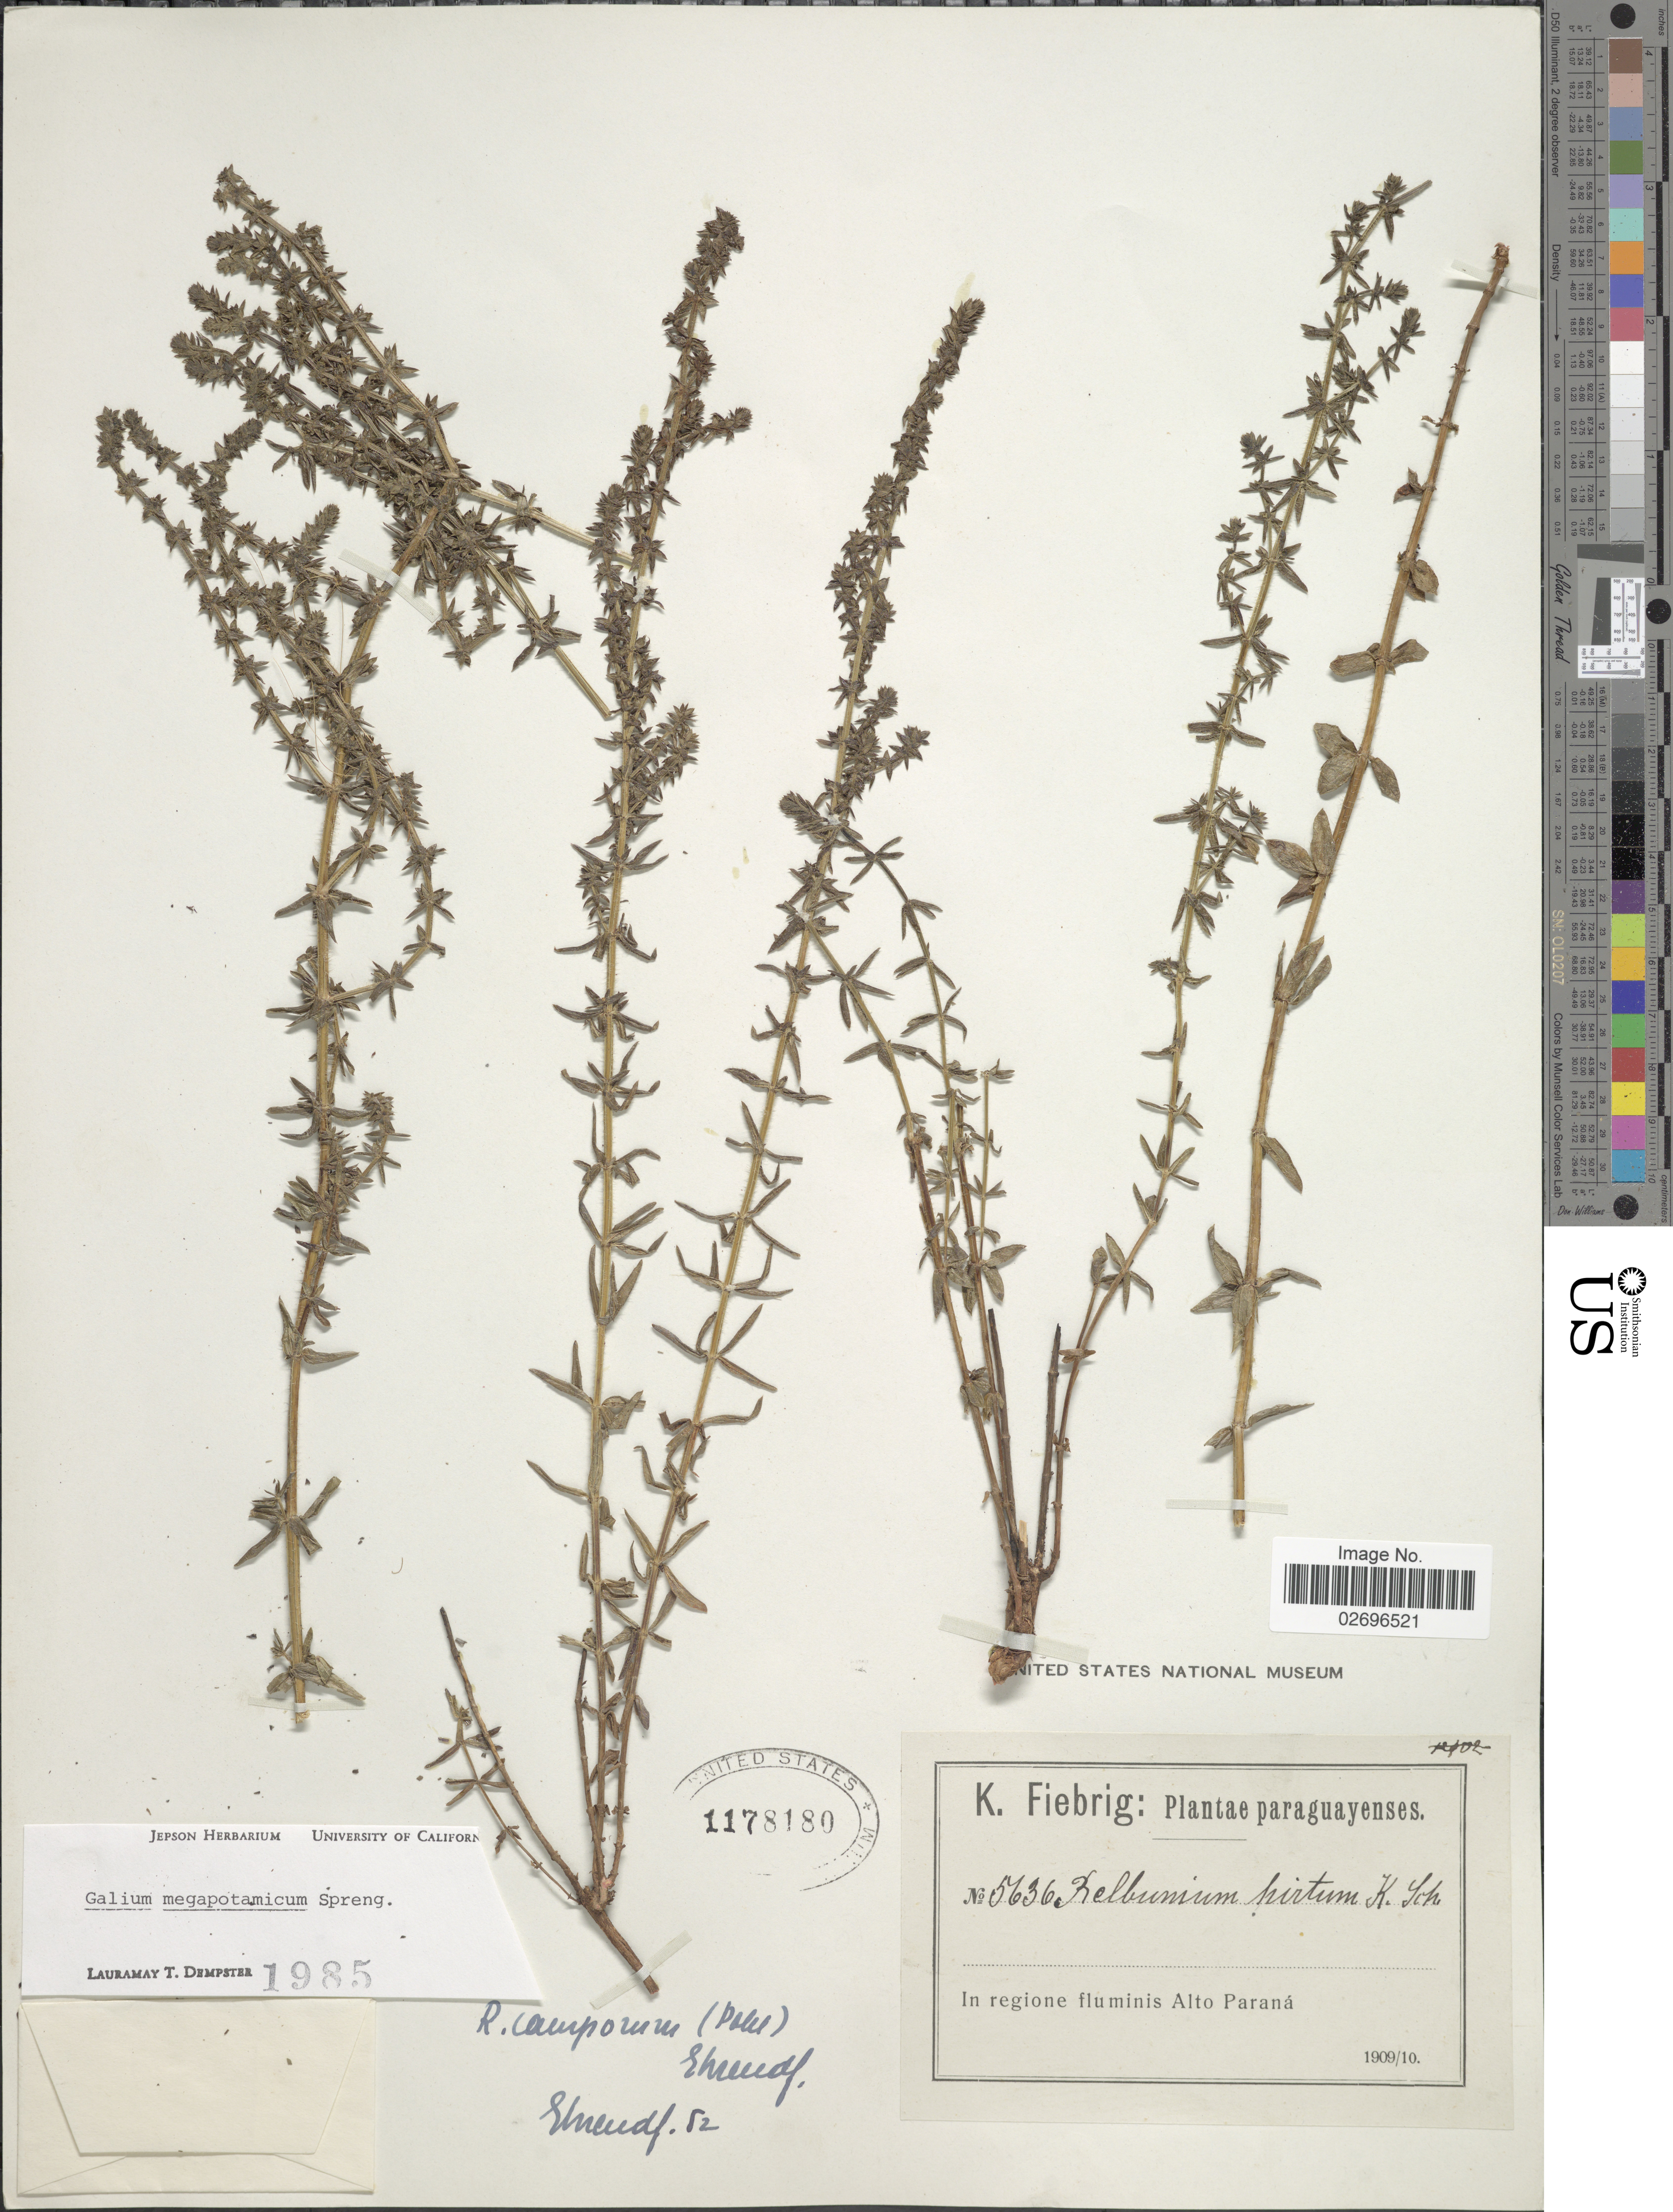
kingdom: Plantae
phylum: Tracheophyta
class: Magnoliopsida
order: Gentianales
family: Rubiaceae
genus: Galium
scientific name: Galium megapotamicum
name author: Spreng.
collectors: K. Fiebrig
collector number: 5636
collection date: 1909/1910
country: Paraguay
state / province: Alto Parana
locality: In regione fluminis Alto Paraná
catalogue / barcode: US 1178180